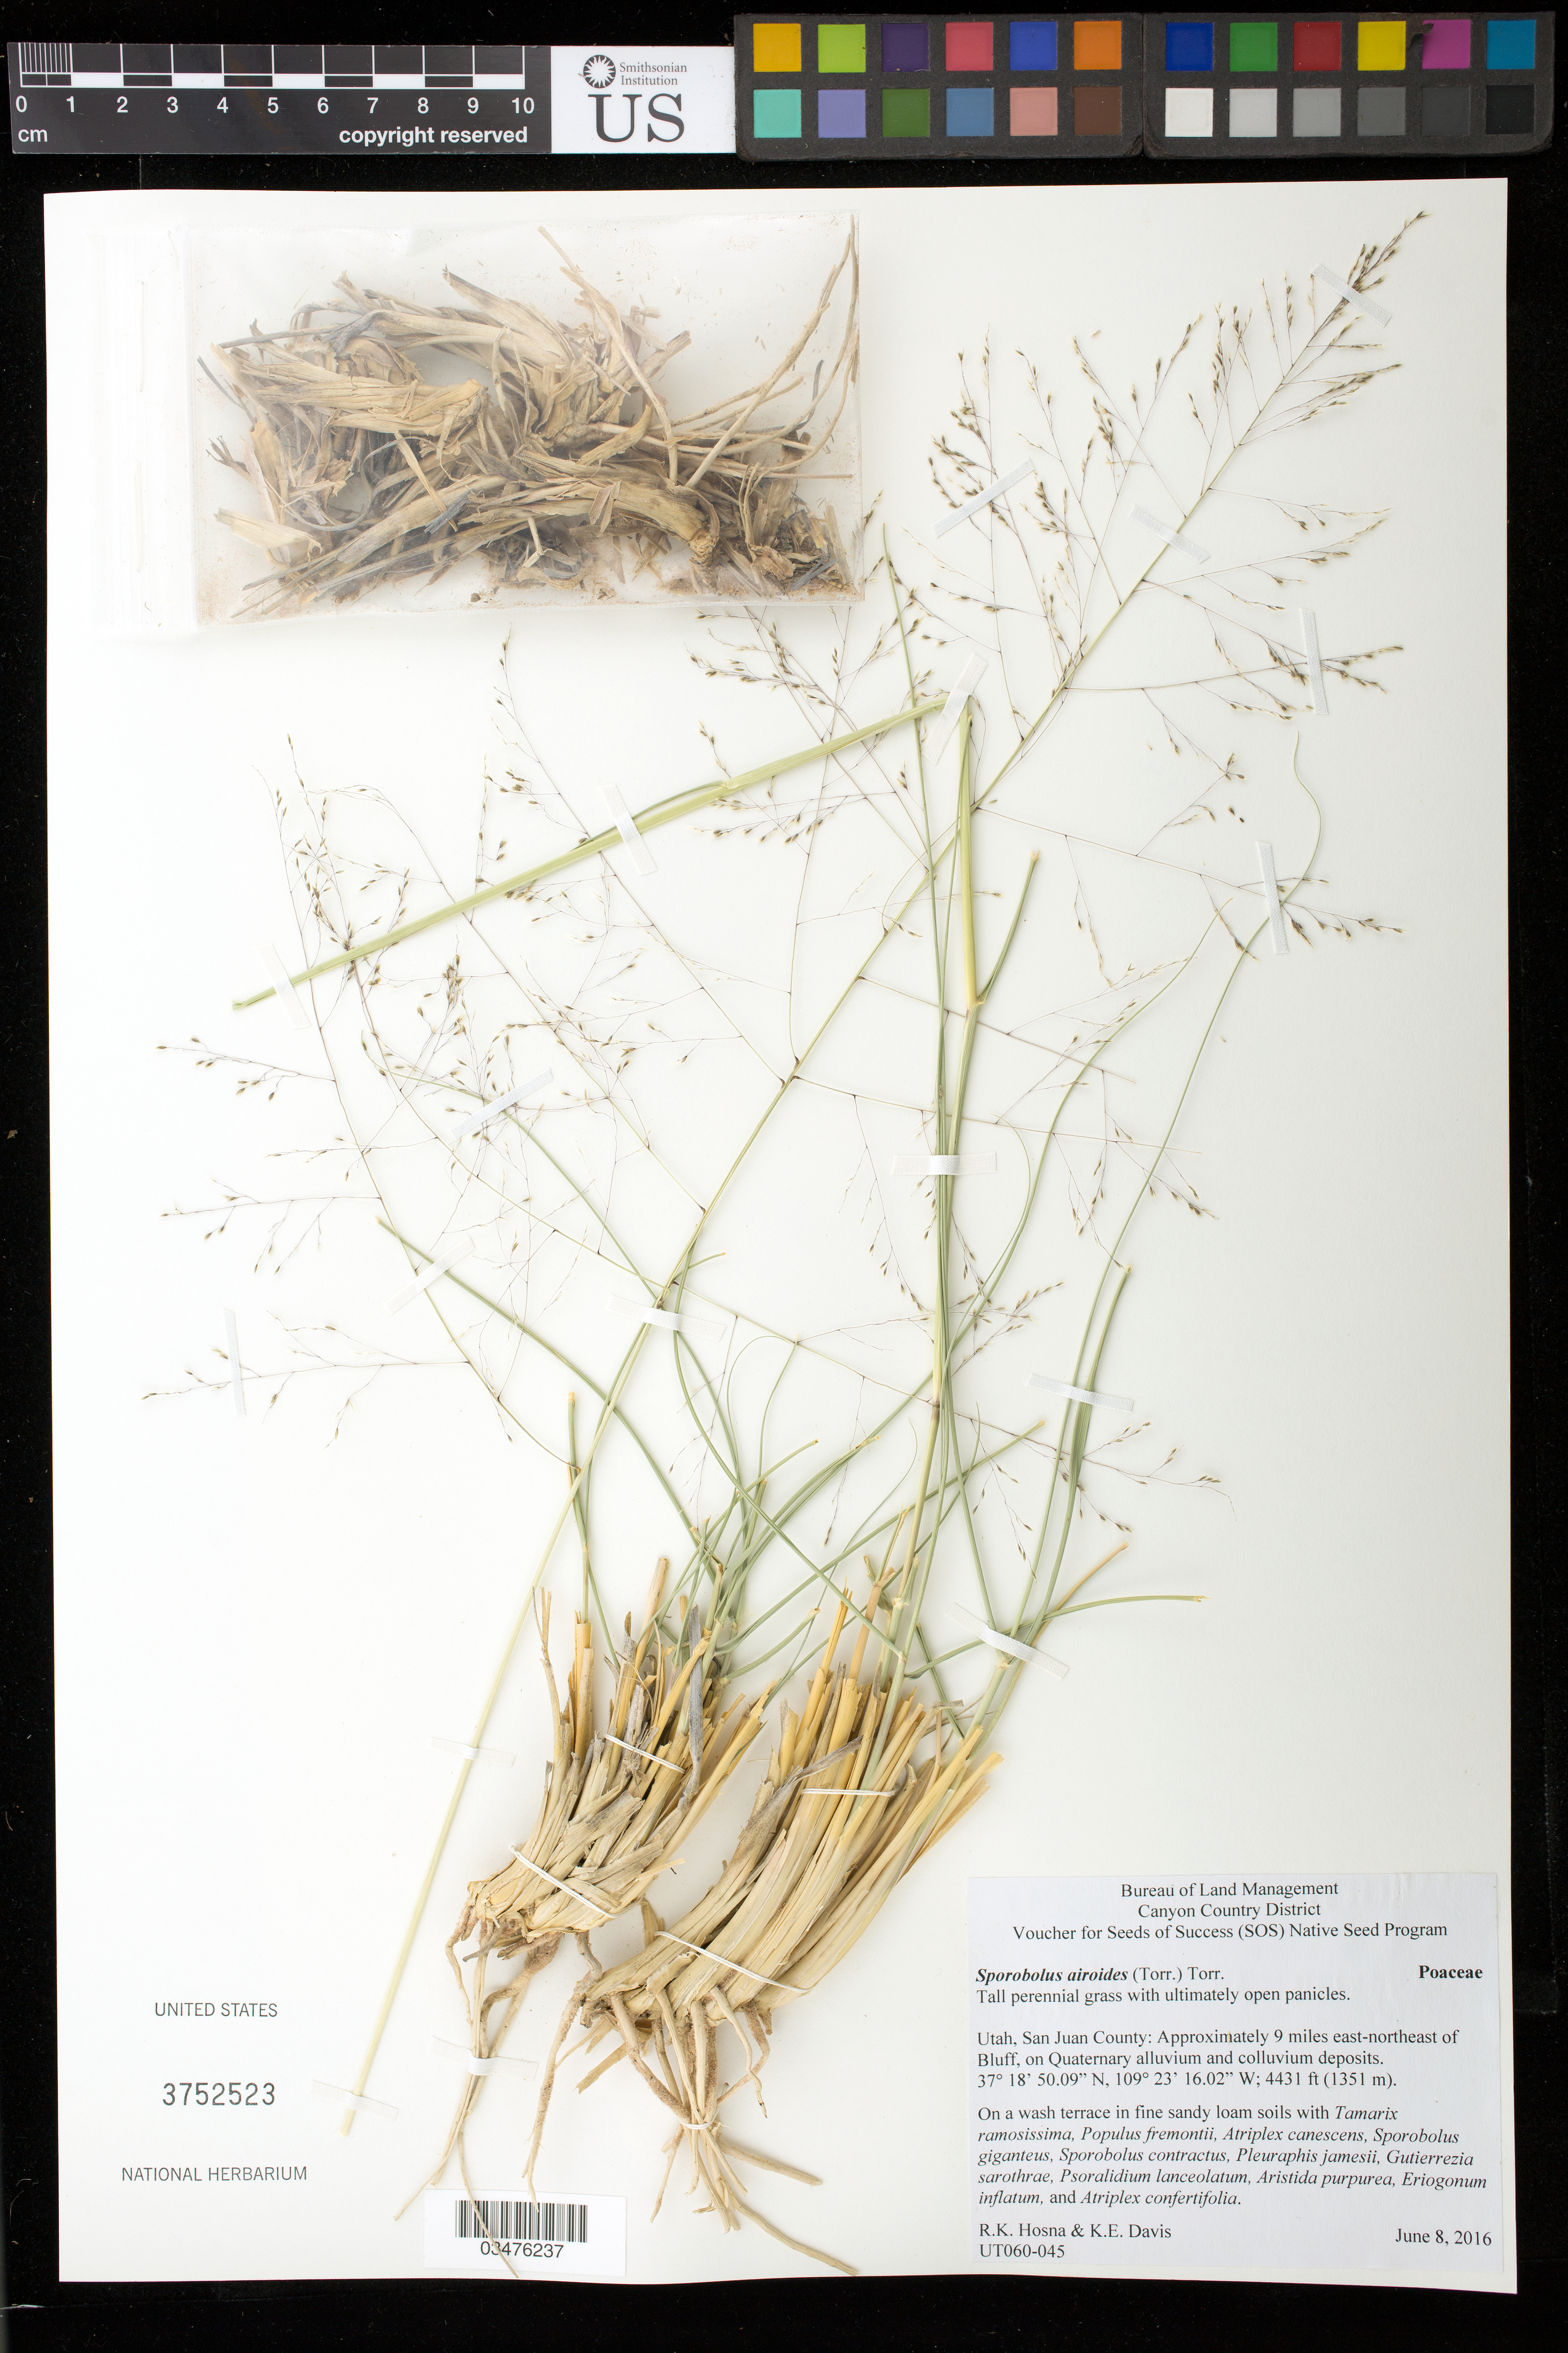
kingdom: Plantae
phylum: Tracheophyta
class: Liliopsida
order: Poales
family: Poaceae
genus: Sporobolus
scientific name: Sporobolus airoides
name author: (Torr.) Torr.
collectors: R. Hosna & K. Davis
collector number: UT060-045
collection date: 2016-06-08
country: United States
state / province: Utah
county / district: San Juan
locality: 9 mi. ENE of Bluff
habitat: On wash terrace in fine sandy loam soils.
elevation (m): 1351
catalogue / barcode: US 3752523